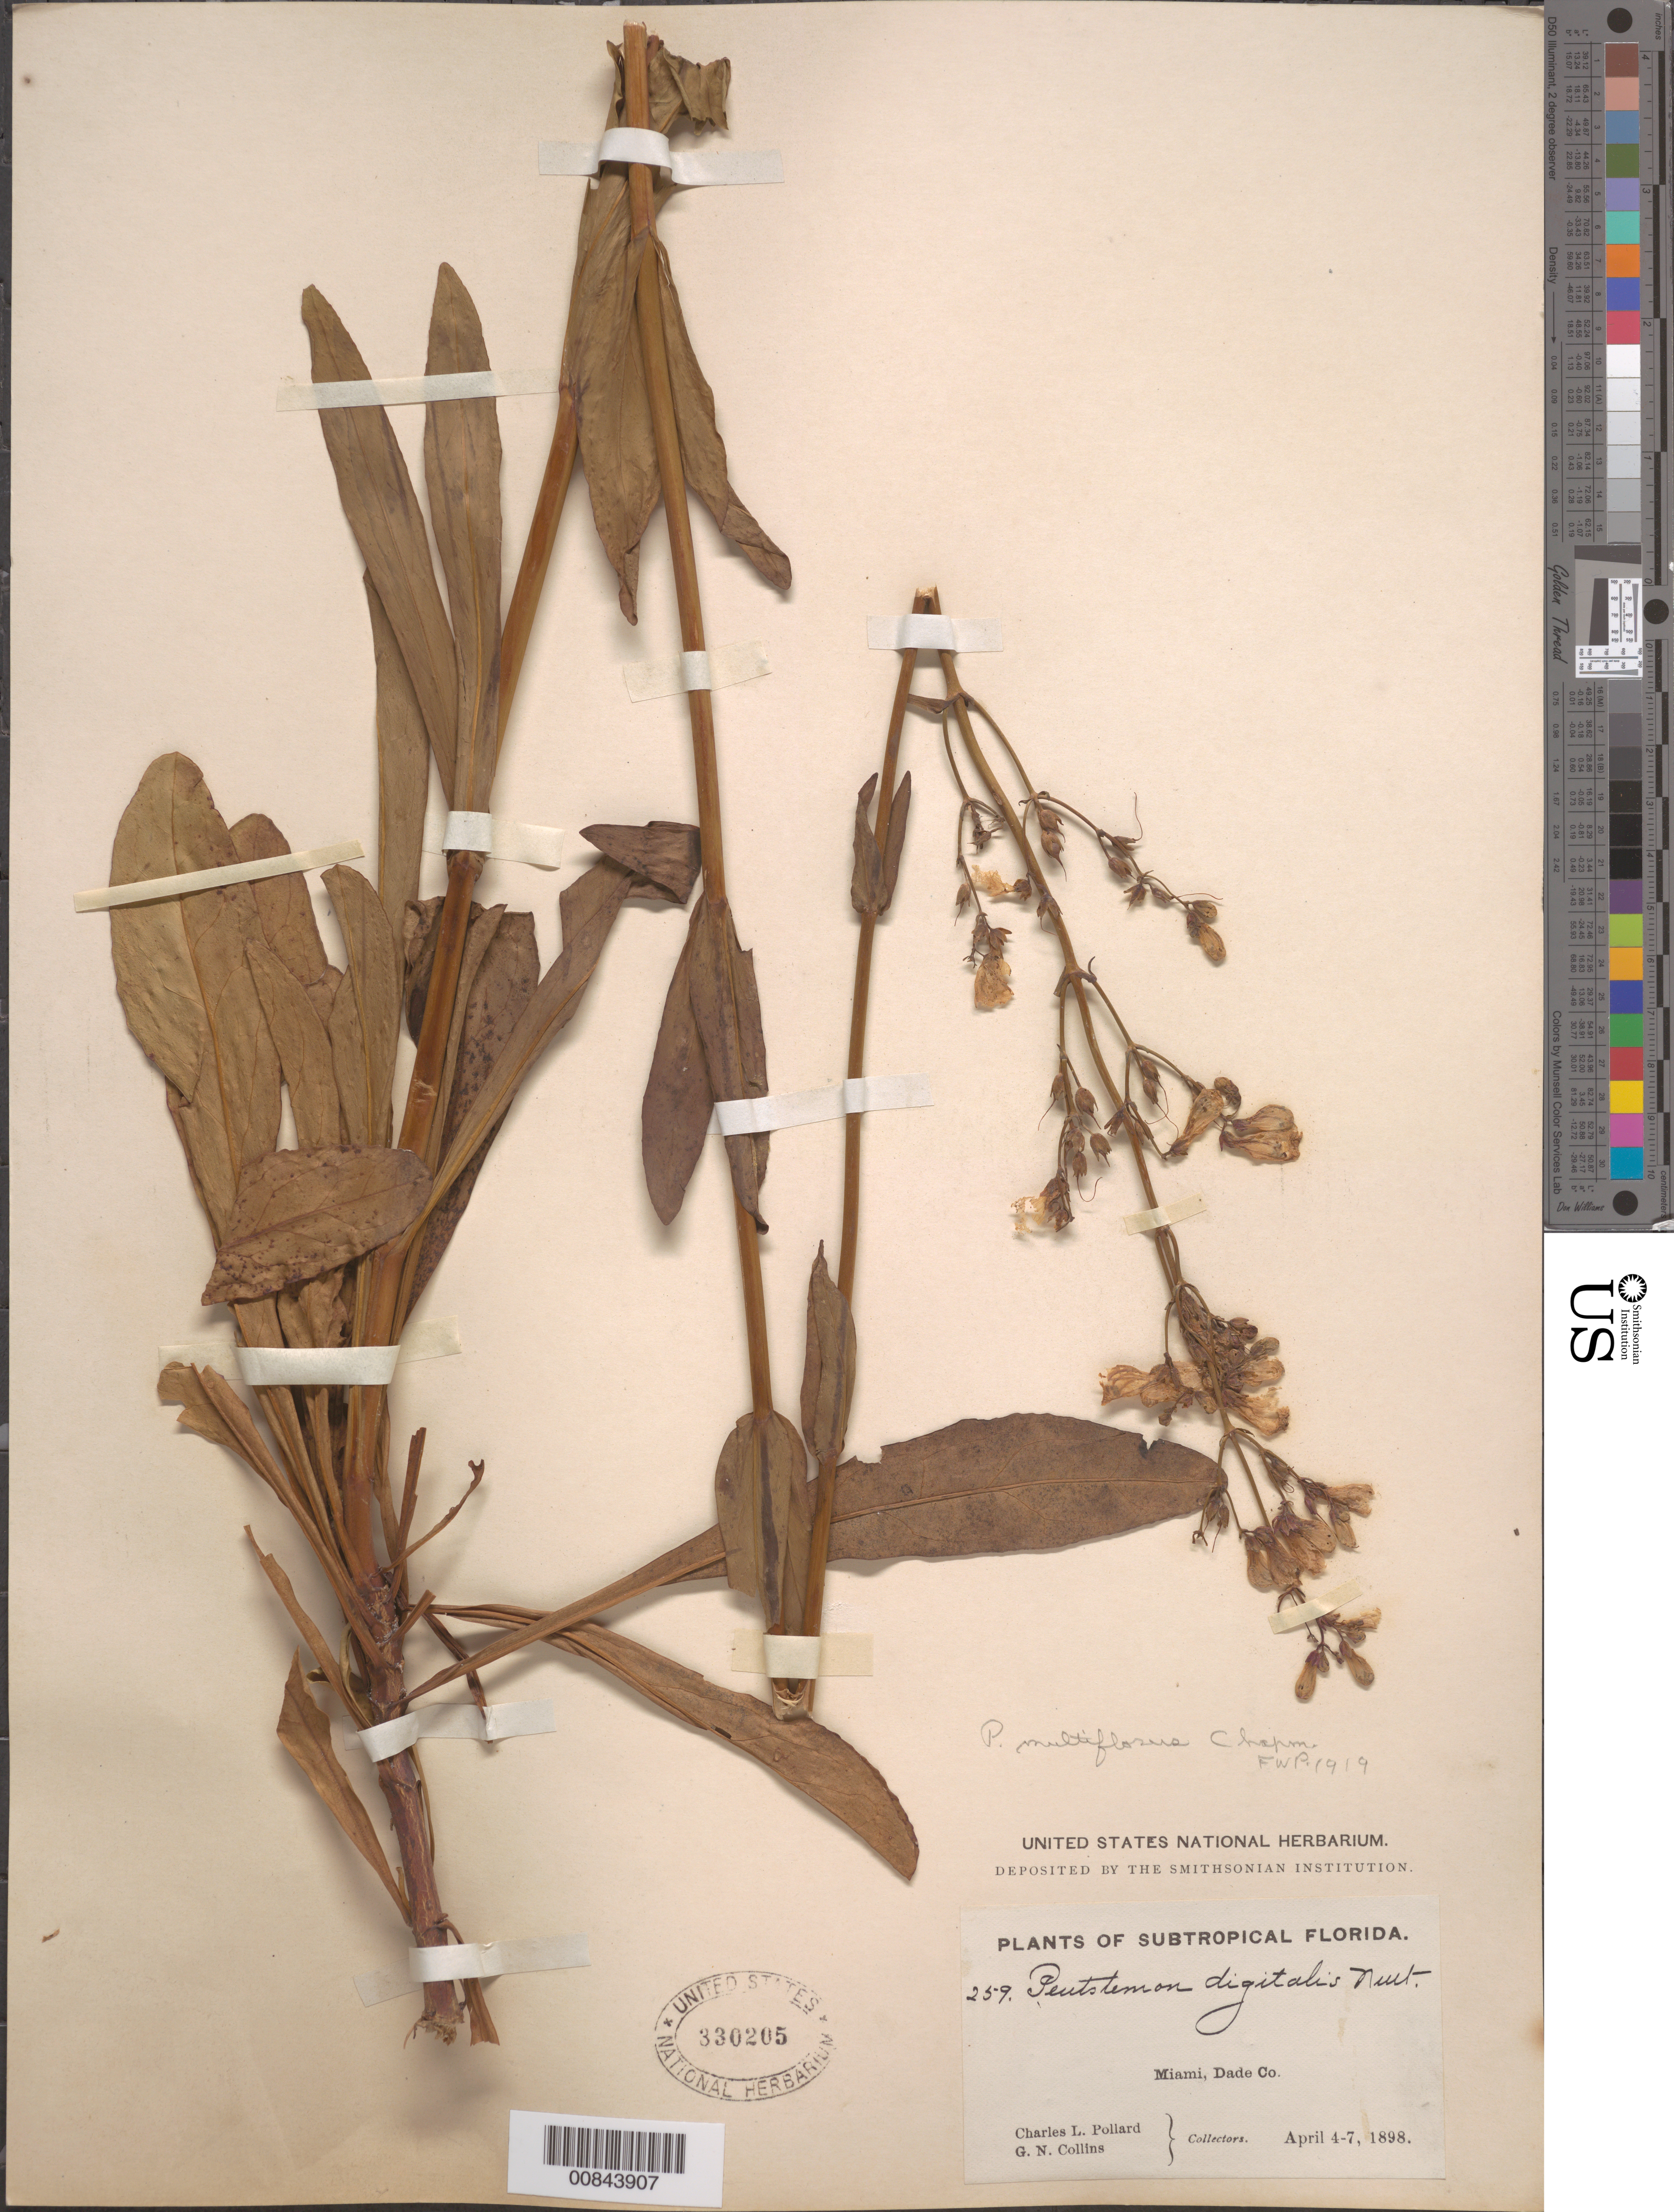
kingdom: Plantae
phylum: Tracheophyta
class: Magnoliopsida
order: Lamiales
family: Plantaginaceae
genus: Penstemon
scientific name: Penstemon multiflorus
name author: Chapm. in Small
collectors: C. L. Pollard & G. Collins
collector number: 259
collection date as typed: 04 Apr 1989 to 07 Apr 1898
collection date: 1898-04-04/1898-04-07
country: United States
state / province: Florida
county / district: Dade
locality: Miami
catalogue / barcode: US 330205